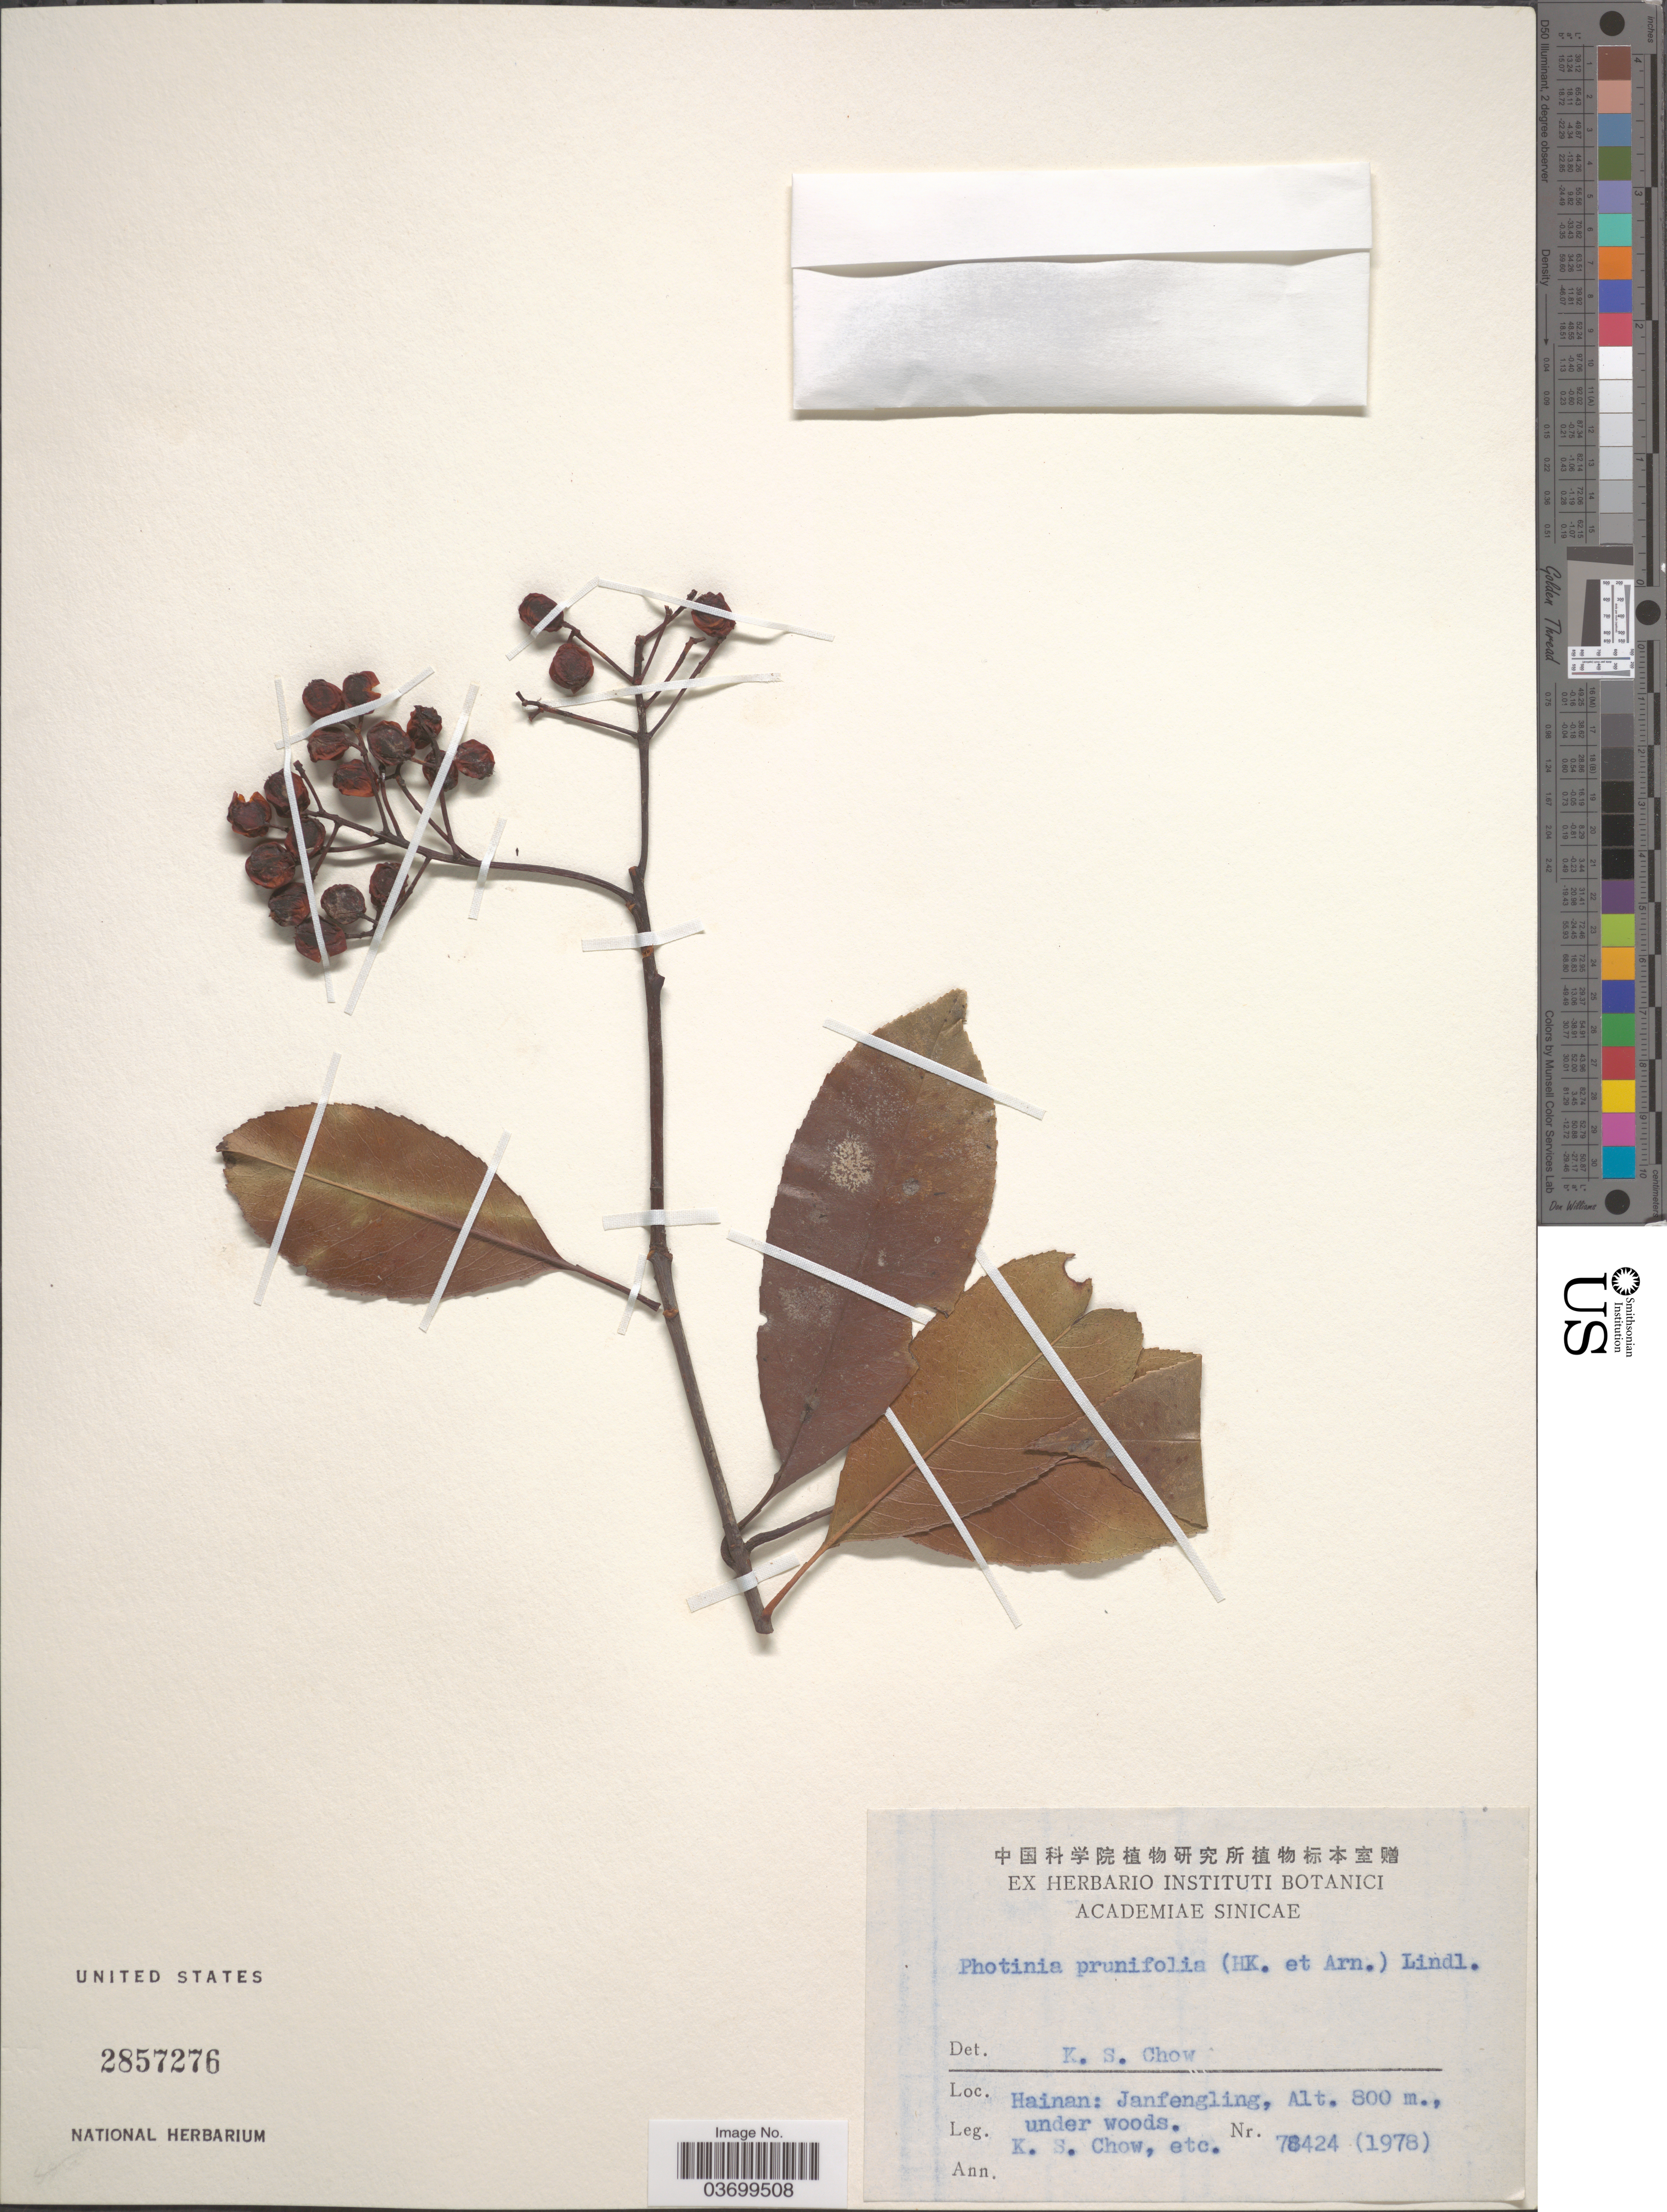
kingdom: Plantae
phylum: Tracheophyta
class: Magnoliopsida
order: Rosales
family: Rosaceae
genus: Photinia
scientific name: Photinia prunifolia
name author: (Hook. & Arn.) Lindl.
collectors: K. S. Chow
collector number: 78424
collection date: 1978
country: China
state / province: Hainan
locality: Janfengling.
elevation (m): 800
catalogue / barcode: US 2857276